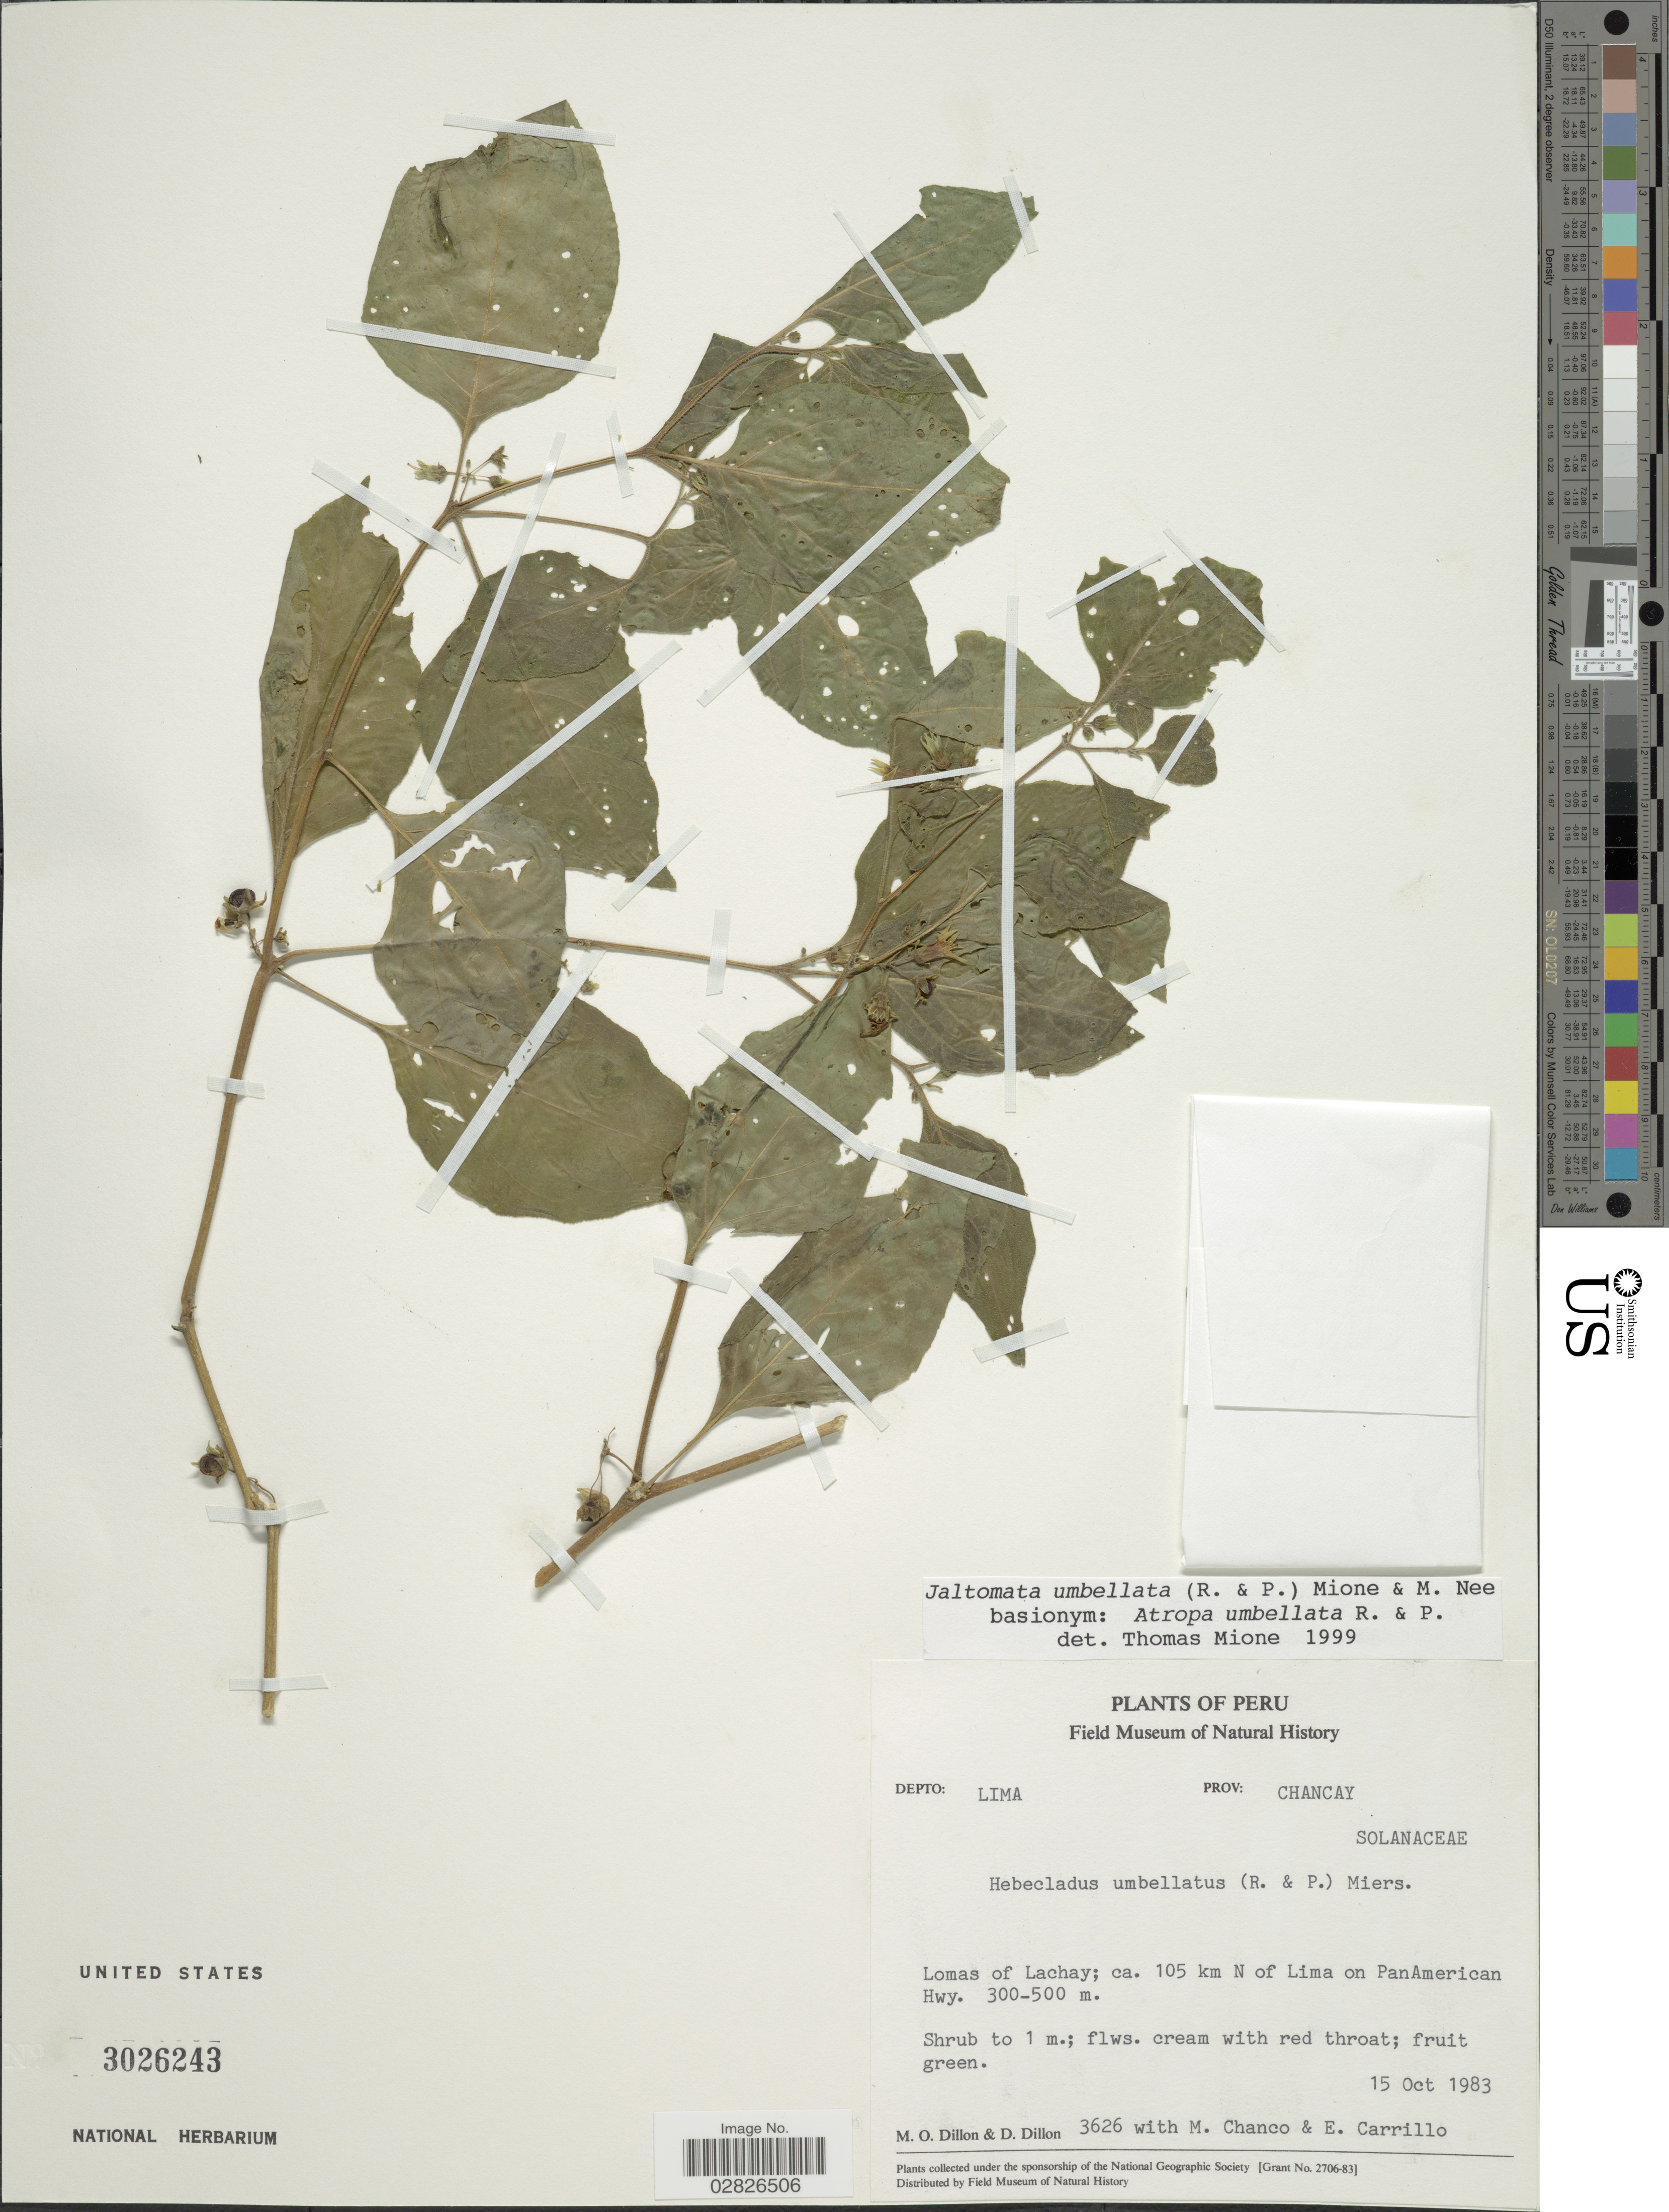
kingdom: Plantae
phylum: Tracheophyta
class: Magnoliopsida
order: Solanales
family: Solanaceae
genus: Jaltomata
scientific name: Jaltomata umbellata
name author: (Ruiz & Pav.) Mione & M. Nee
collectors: M. O. Dillon, D. Dillon, M. Chanco & E. Carrillo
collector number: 3626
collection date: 1983-10-15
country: Peru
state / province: Lima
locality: Depto. Lima, prov. Chancay, Lomas of Lachay, ca. 105 km N of Lima on PanAmerican Hwy.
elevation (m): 300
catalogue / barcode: US 3026243